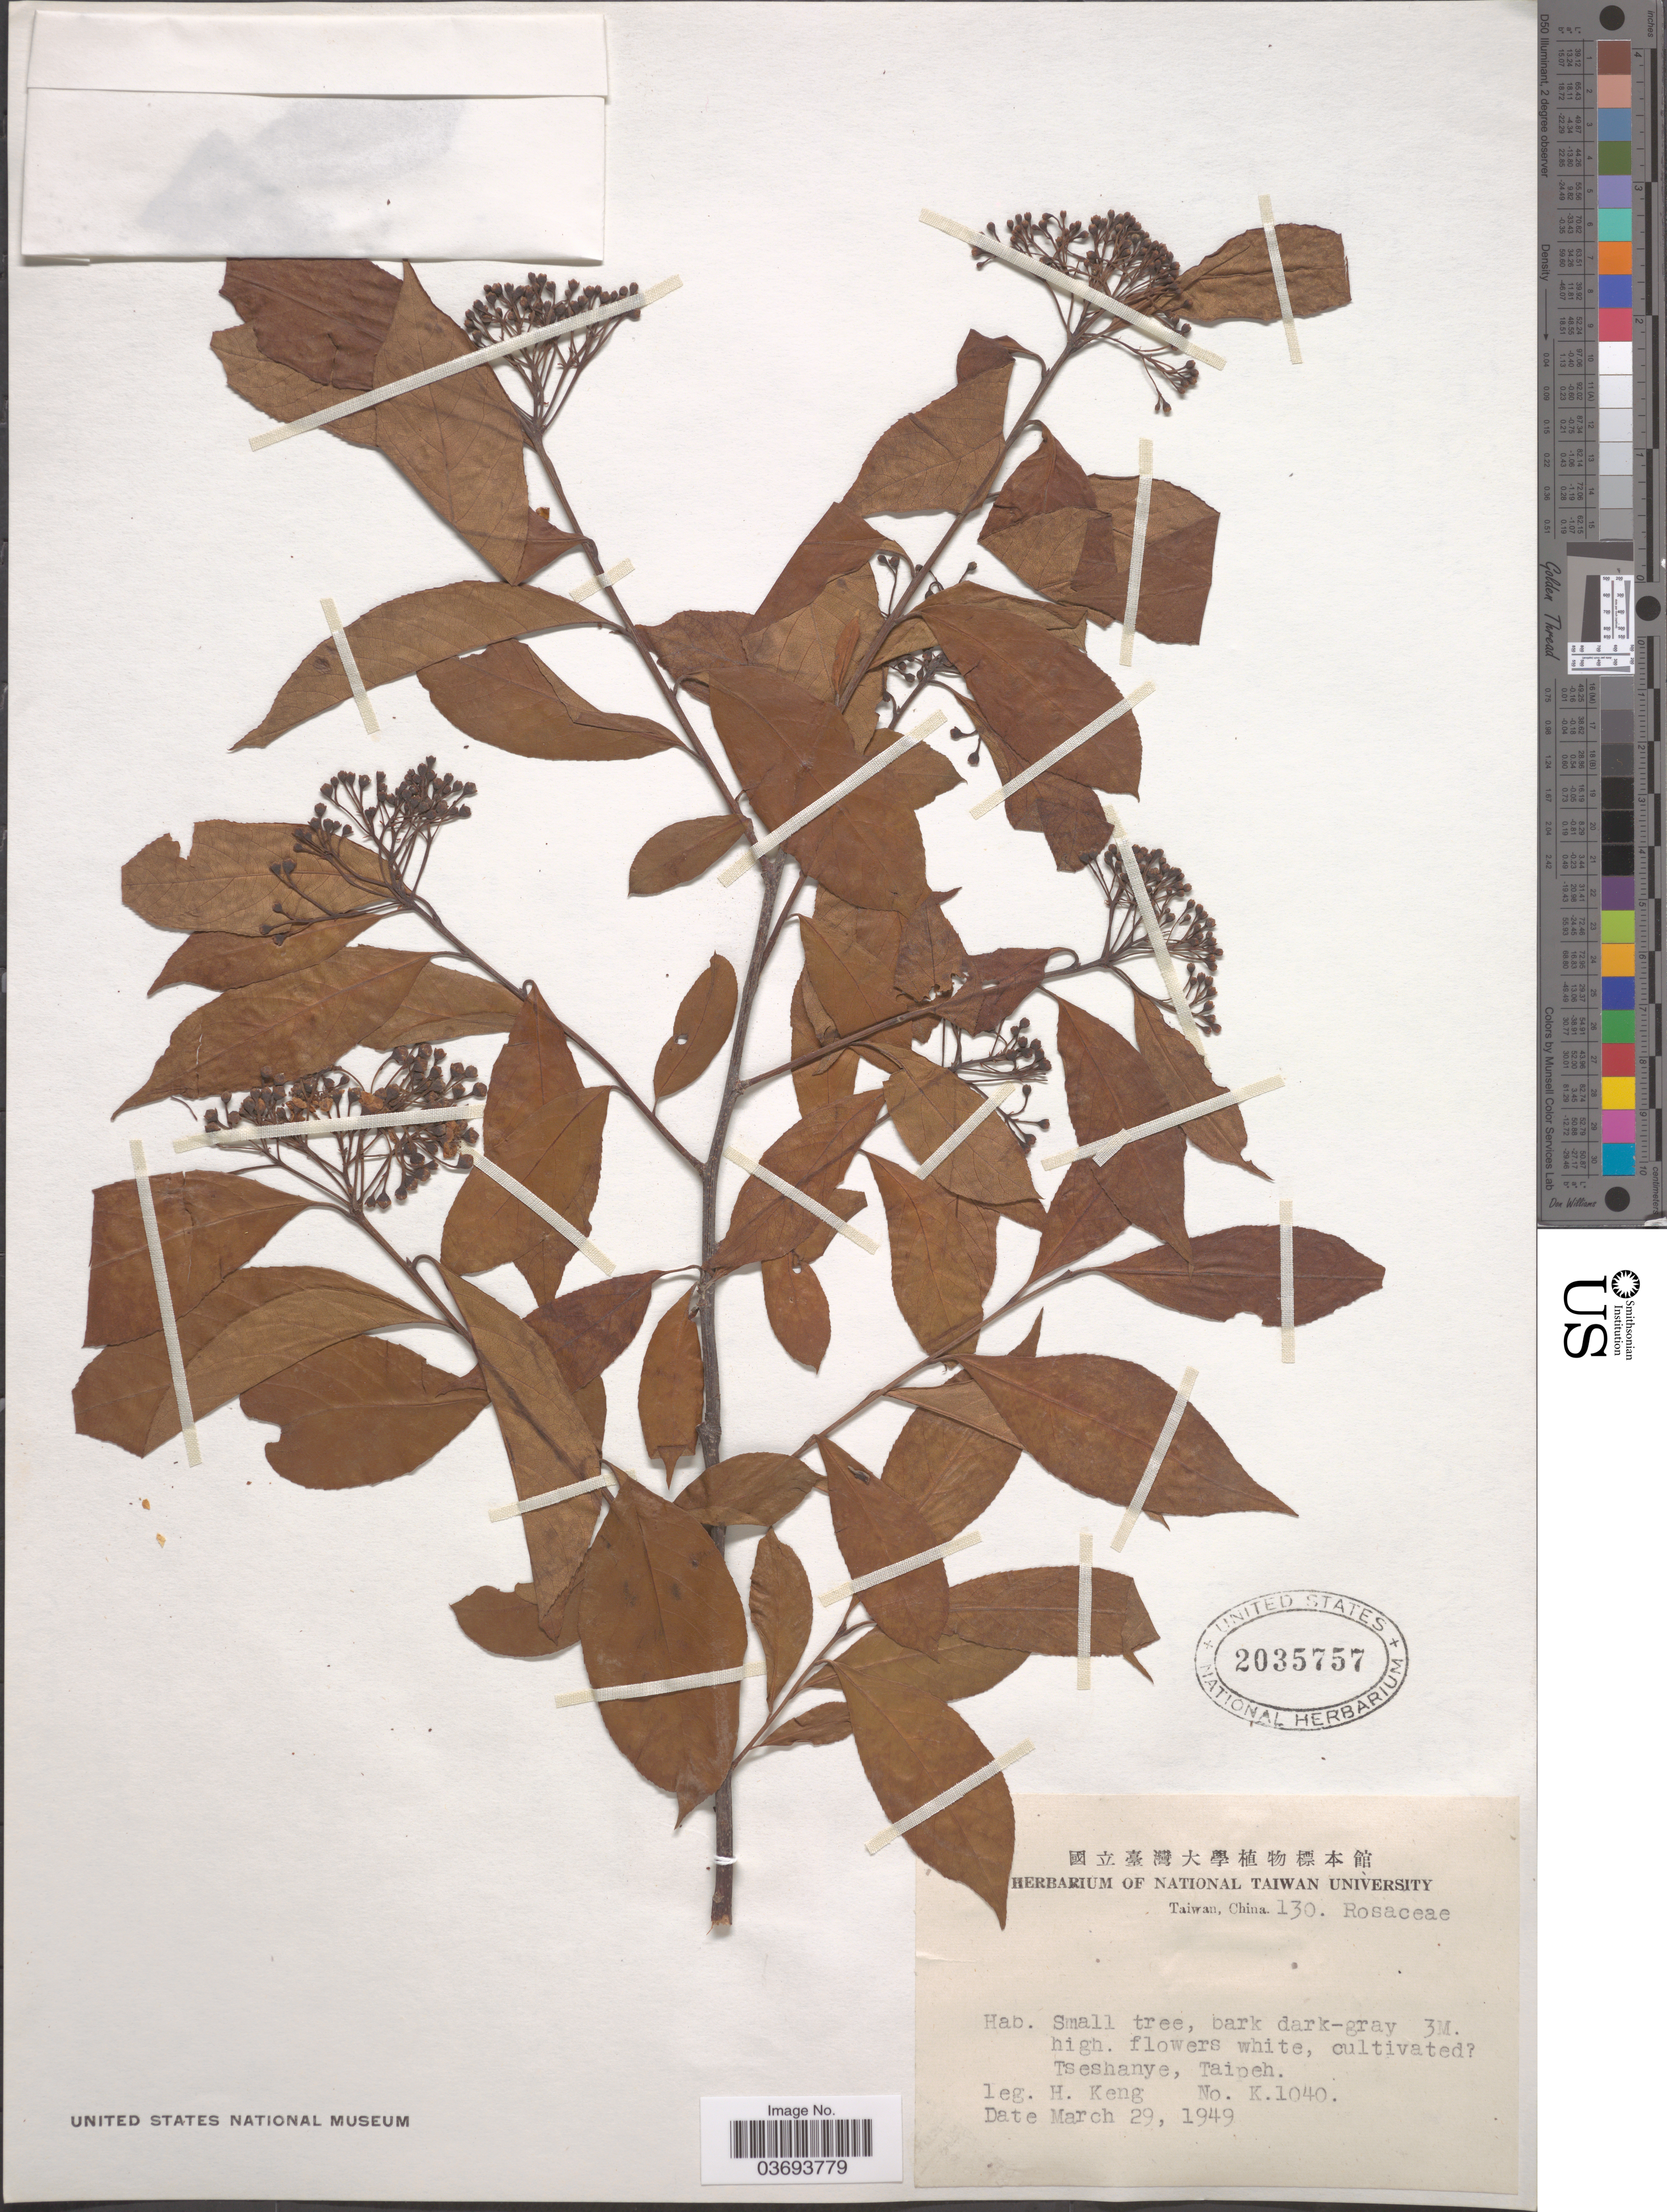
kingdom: Plantae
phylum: Tracheophyta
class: Magnoliopsida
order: Rosales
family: Rosaceae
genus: Spiraea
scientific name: Spiraea sp.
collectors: H. Keng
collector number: K.1040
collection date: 1949-03-29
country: Taiwan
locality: Tseshanye, Taipeh.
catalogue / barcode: US 2035757